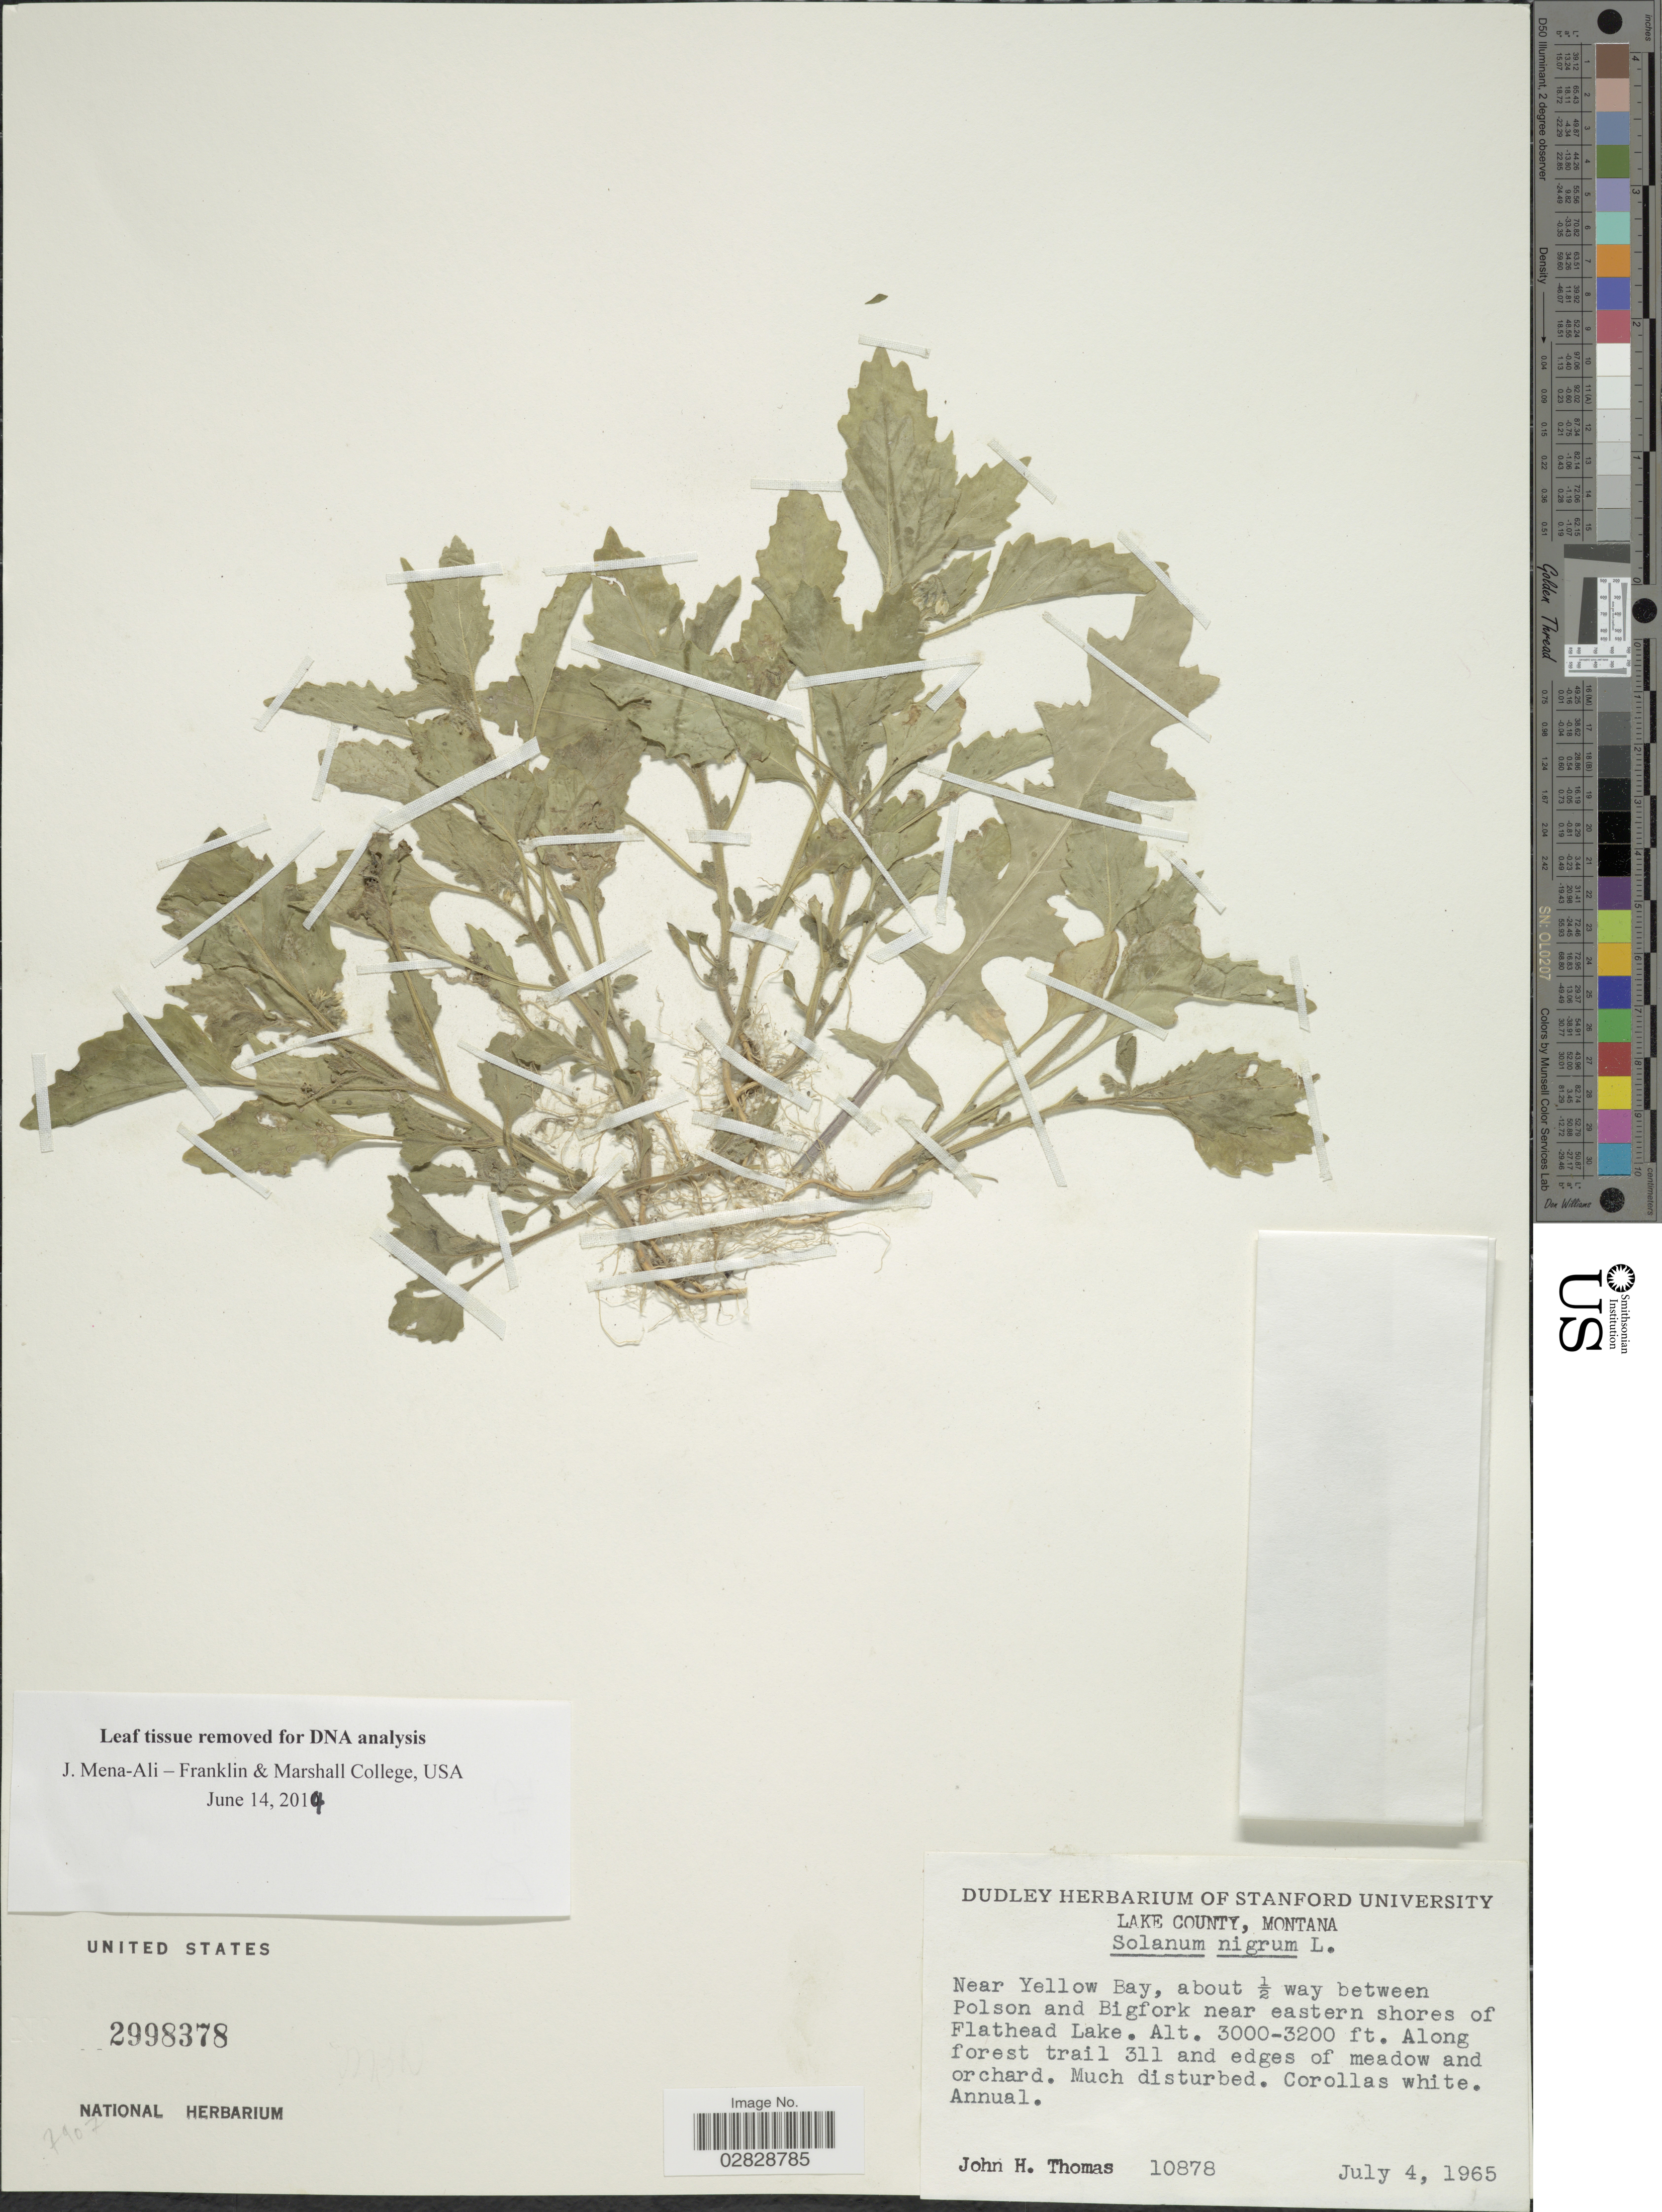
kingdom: Plantae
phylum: Tracheophyta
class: Magnoliopsida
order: Solanales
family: Solanaceae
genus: Solanum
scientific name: Solanum nitidibaccatum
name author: Bitter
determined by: Knapp, S. D.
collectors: J. H. Thomas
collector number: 10878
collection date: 1965-07-04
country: United States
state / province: Montana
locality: Lake County, Near Yellow Bay, about ½ way between Polson and Bigfork near eastern shore of Flathead Lake, trail 311.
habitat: along forest trail and edges of meadow and orchard, much disturbed.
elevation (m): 914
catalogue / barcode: US 2998378